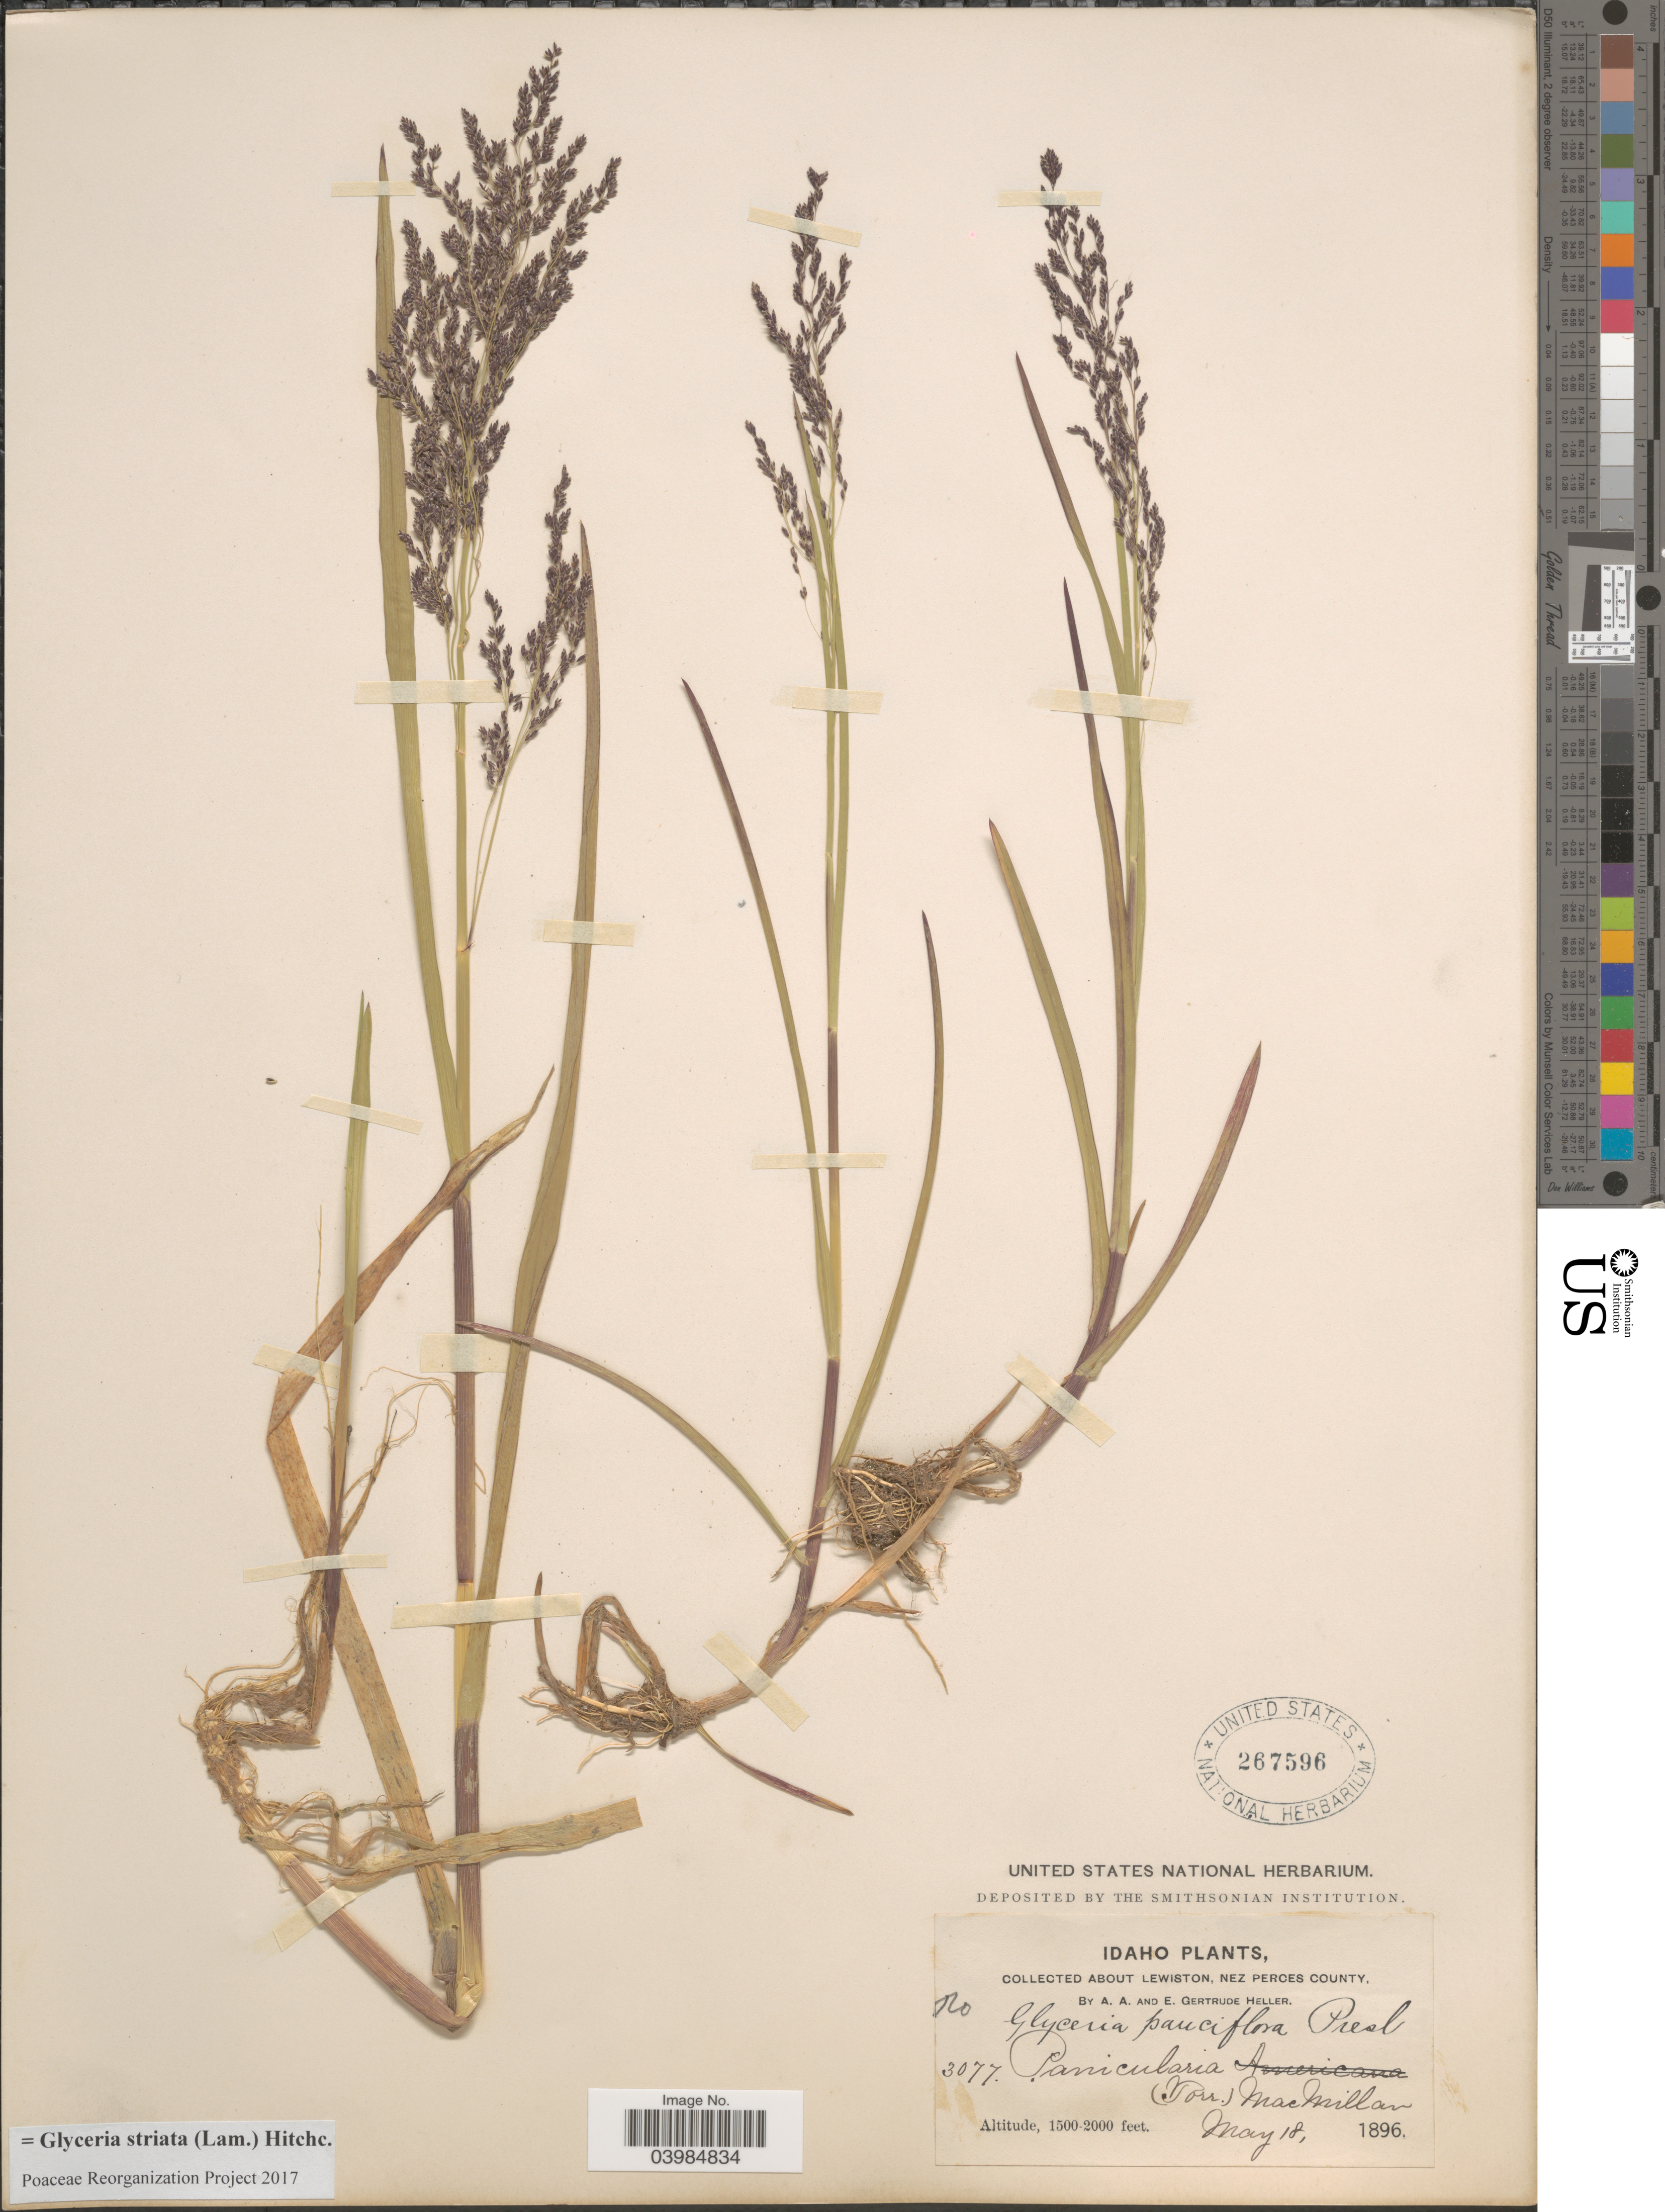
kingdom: Plantae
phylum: Tracheophyta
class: Liliopsida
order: Poales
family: Poaceae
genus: Glyceria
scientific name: Glyceria striata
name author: (Lam.) Hitchc.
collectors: A. A. Heller & E. G. Heller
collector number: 3077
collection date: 1896-05-18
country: United States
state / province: Idaho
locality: About Lewiston, Nez Perces County.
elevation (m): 457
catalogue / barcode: US 267596